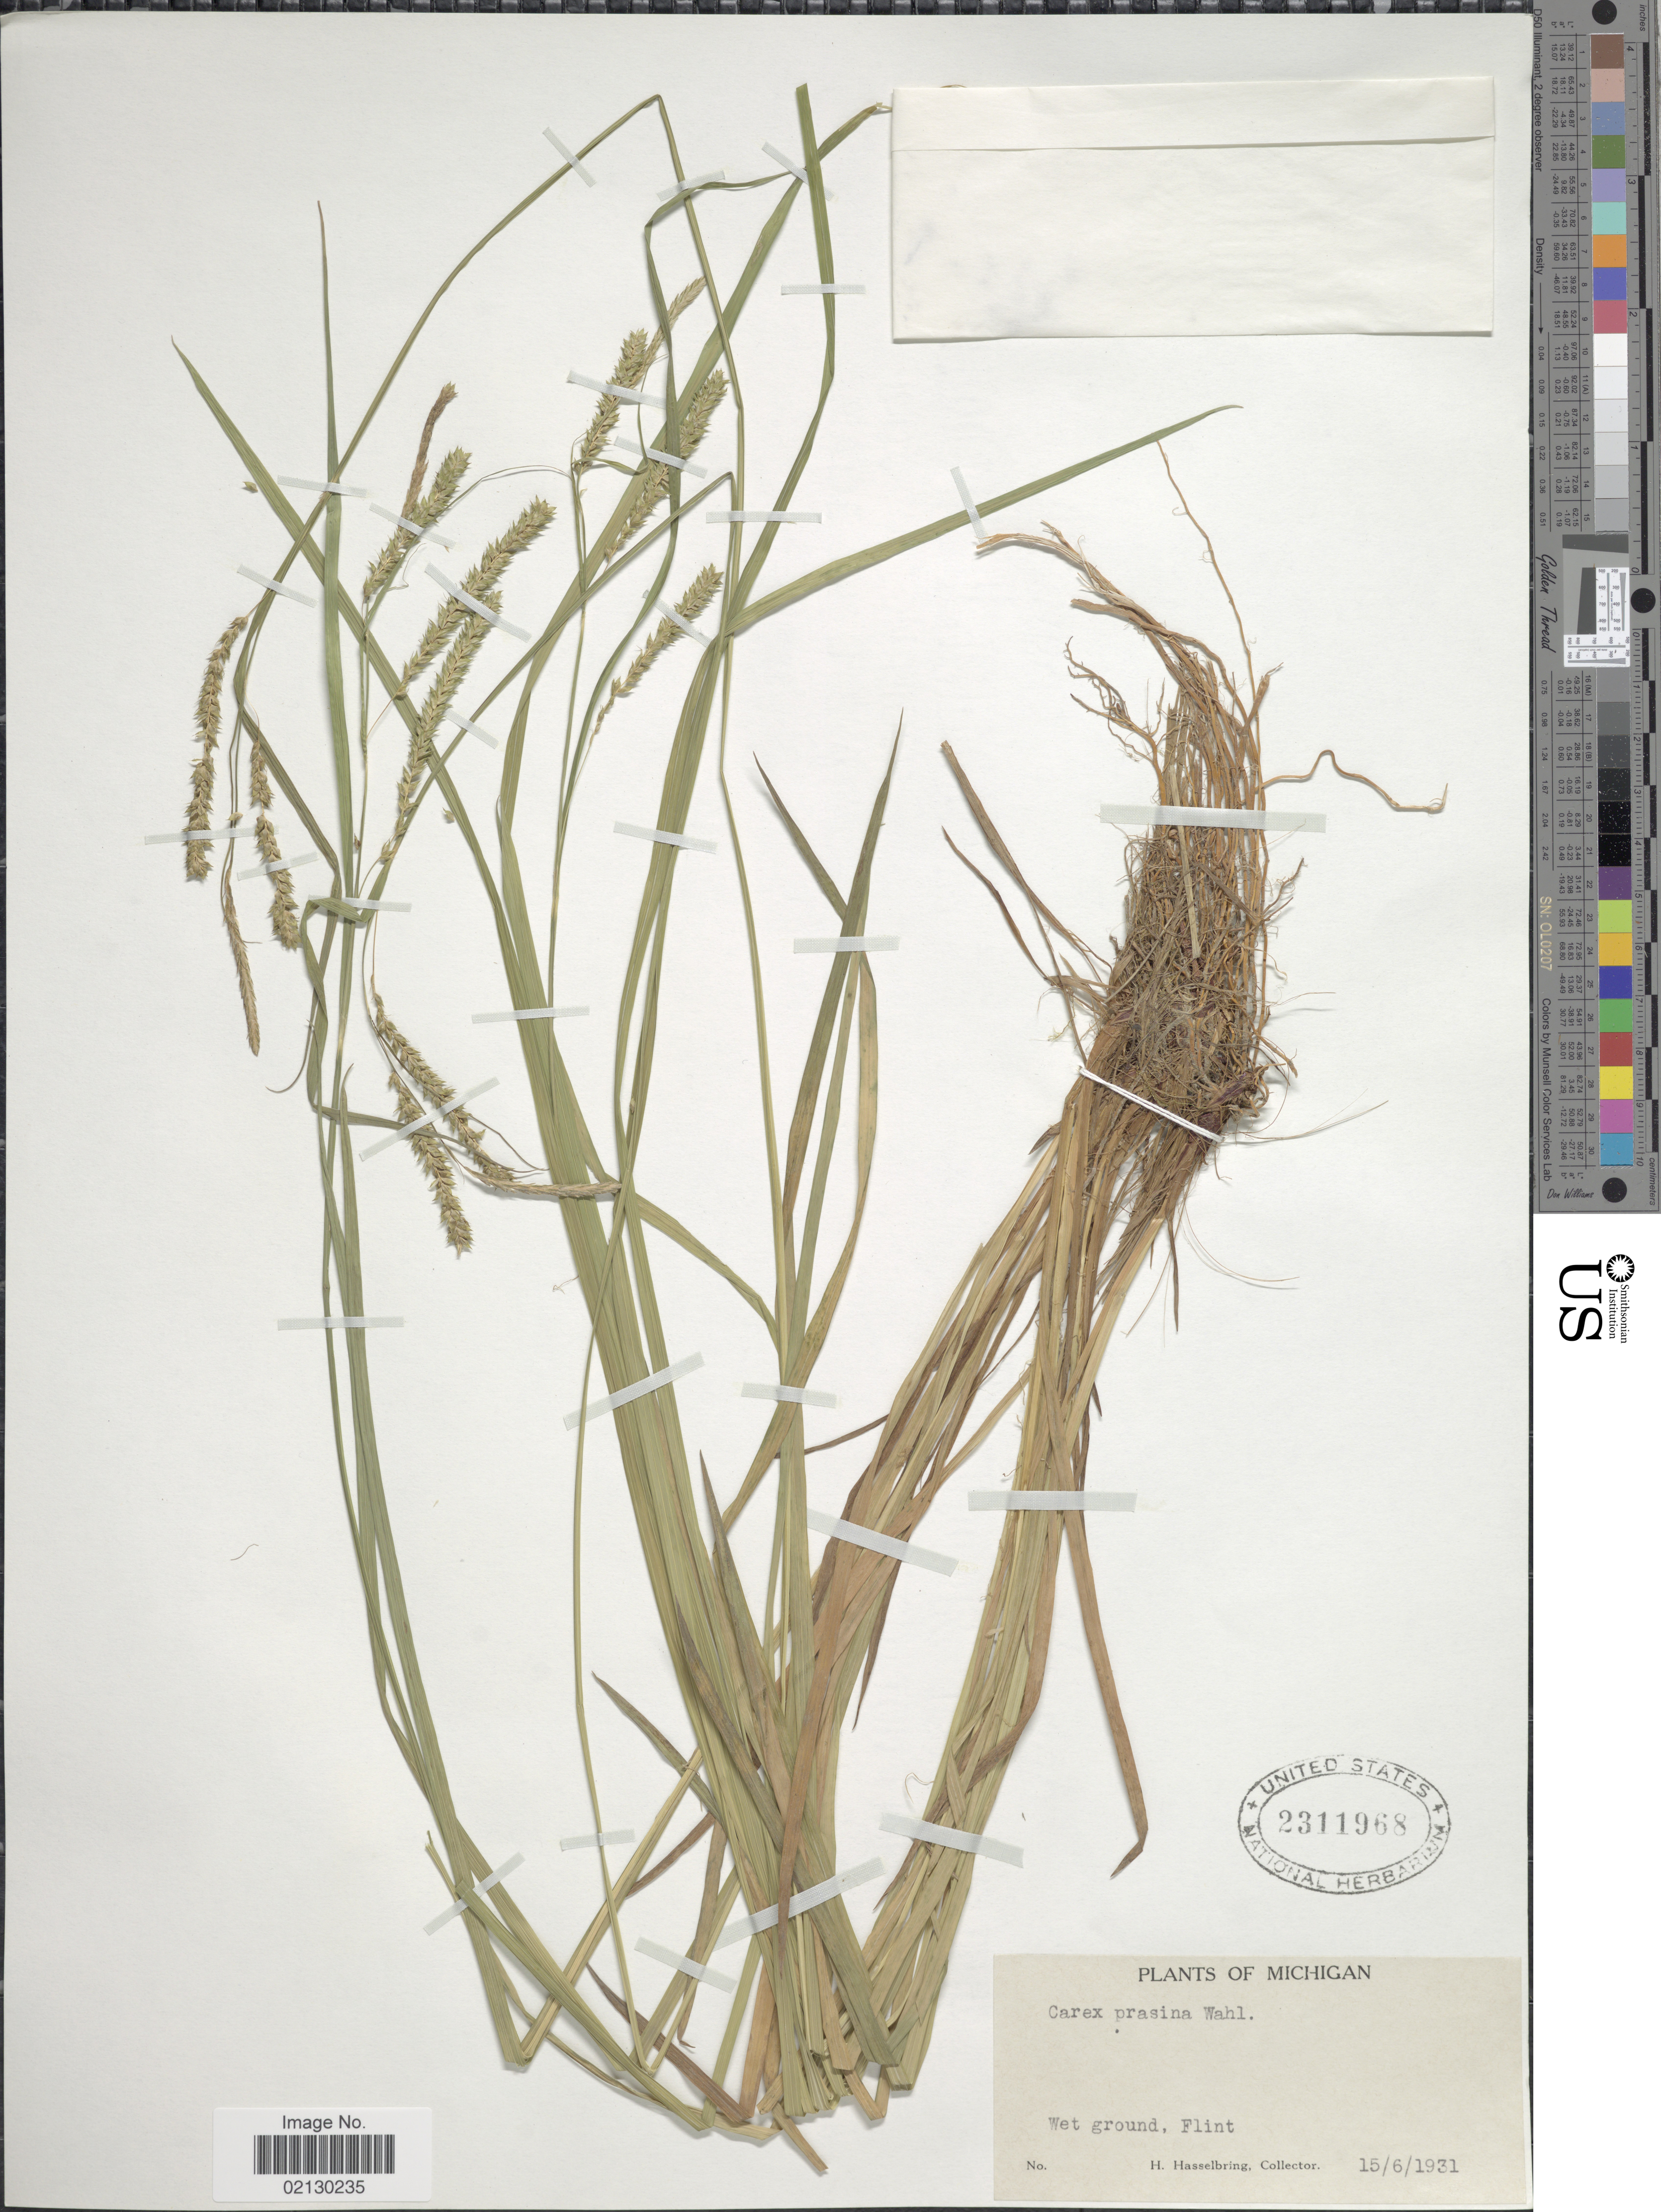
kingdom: Plantae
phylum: Tracheophyta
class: Liliopsida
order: Poales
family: Cyperaceae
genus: Carex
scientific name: Carex prasina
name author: Wahlenb.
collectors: H. Hasselbring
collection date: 1931-06-15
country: United States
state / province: Michigan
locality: Flint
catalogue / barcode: US 2311968